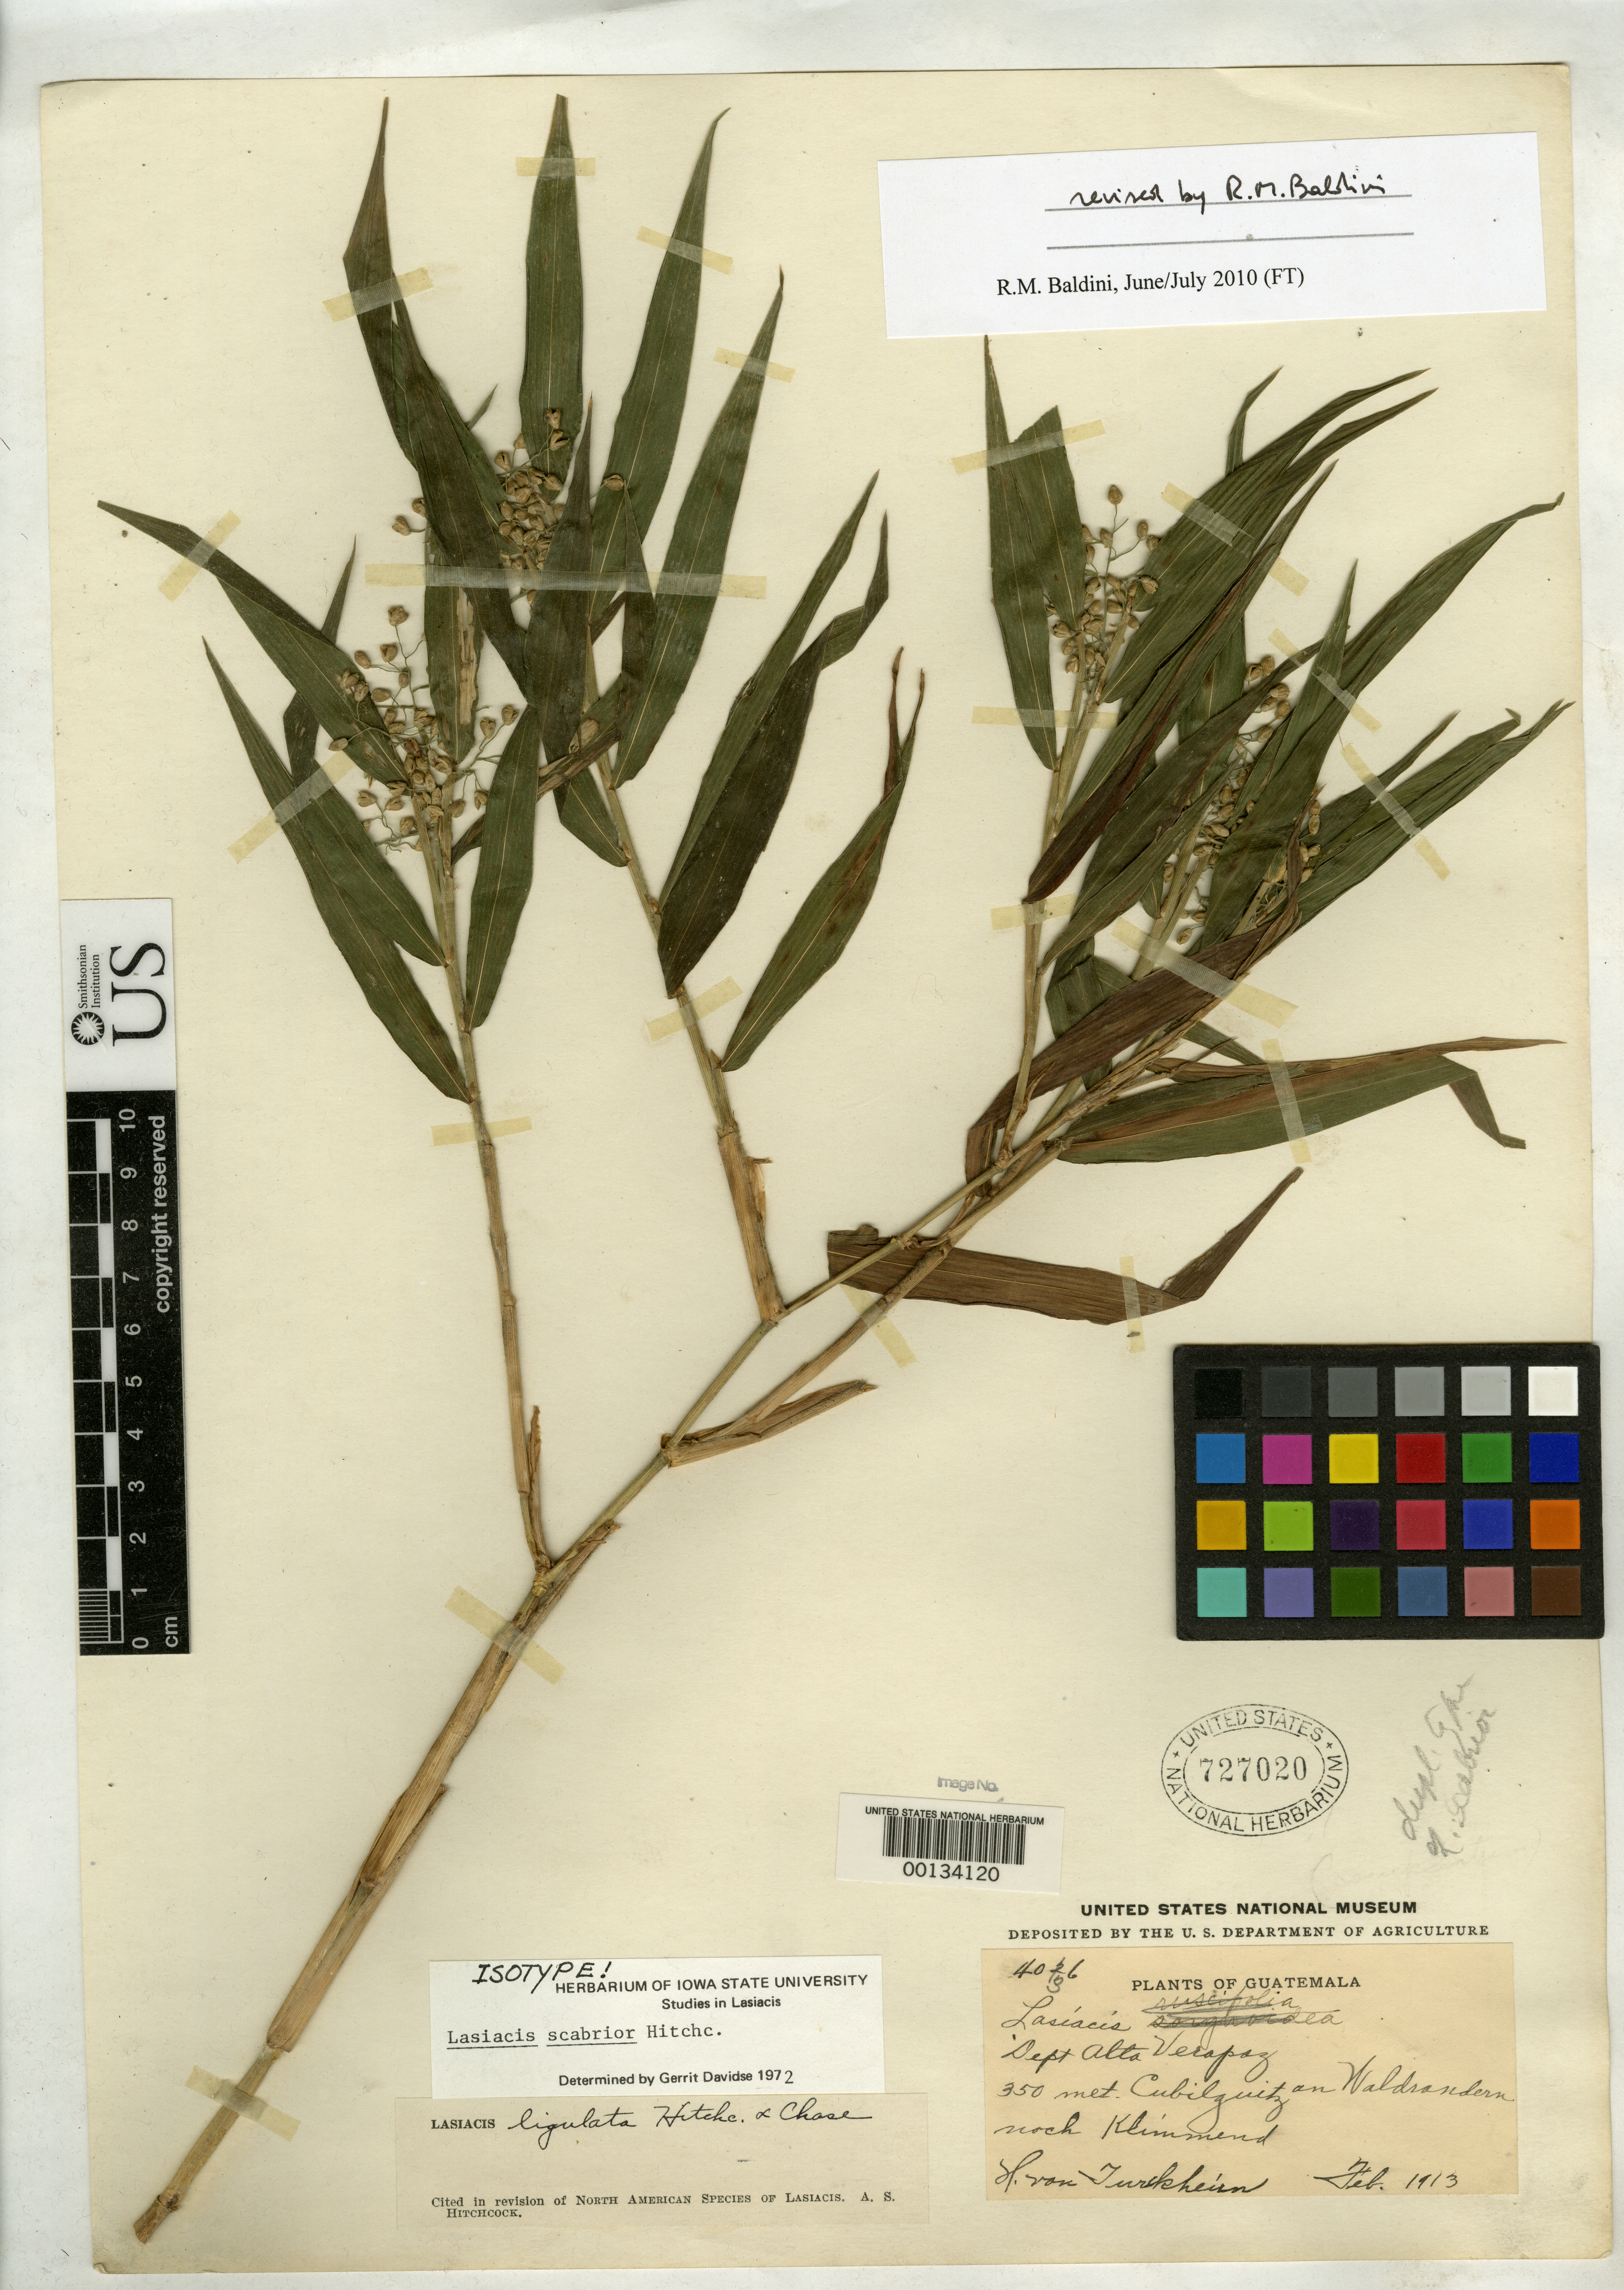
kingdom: Plantae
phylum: Tracheophyta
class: Liliopsida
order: Poales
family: Poaceae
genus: Lasiacis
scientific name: Lasiacis scabrior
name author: Hitchc.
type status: Isotype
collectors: H. von Türckheim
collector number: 4036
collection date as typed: Feb 1913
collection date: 1913-02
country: Guatemala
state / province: Alta Verapaz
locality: Cubilquitz Waldranderm; alt. 350m.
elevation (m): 350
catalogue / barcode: US 727020